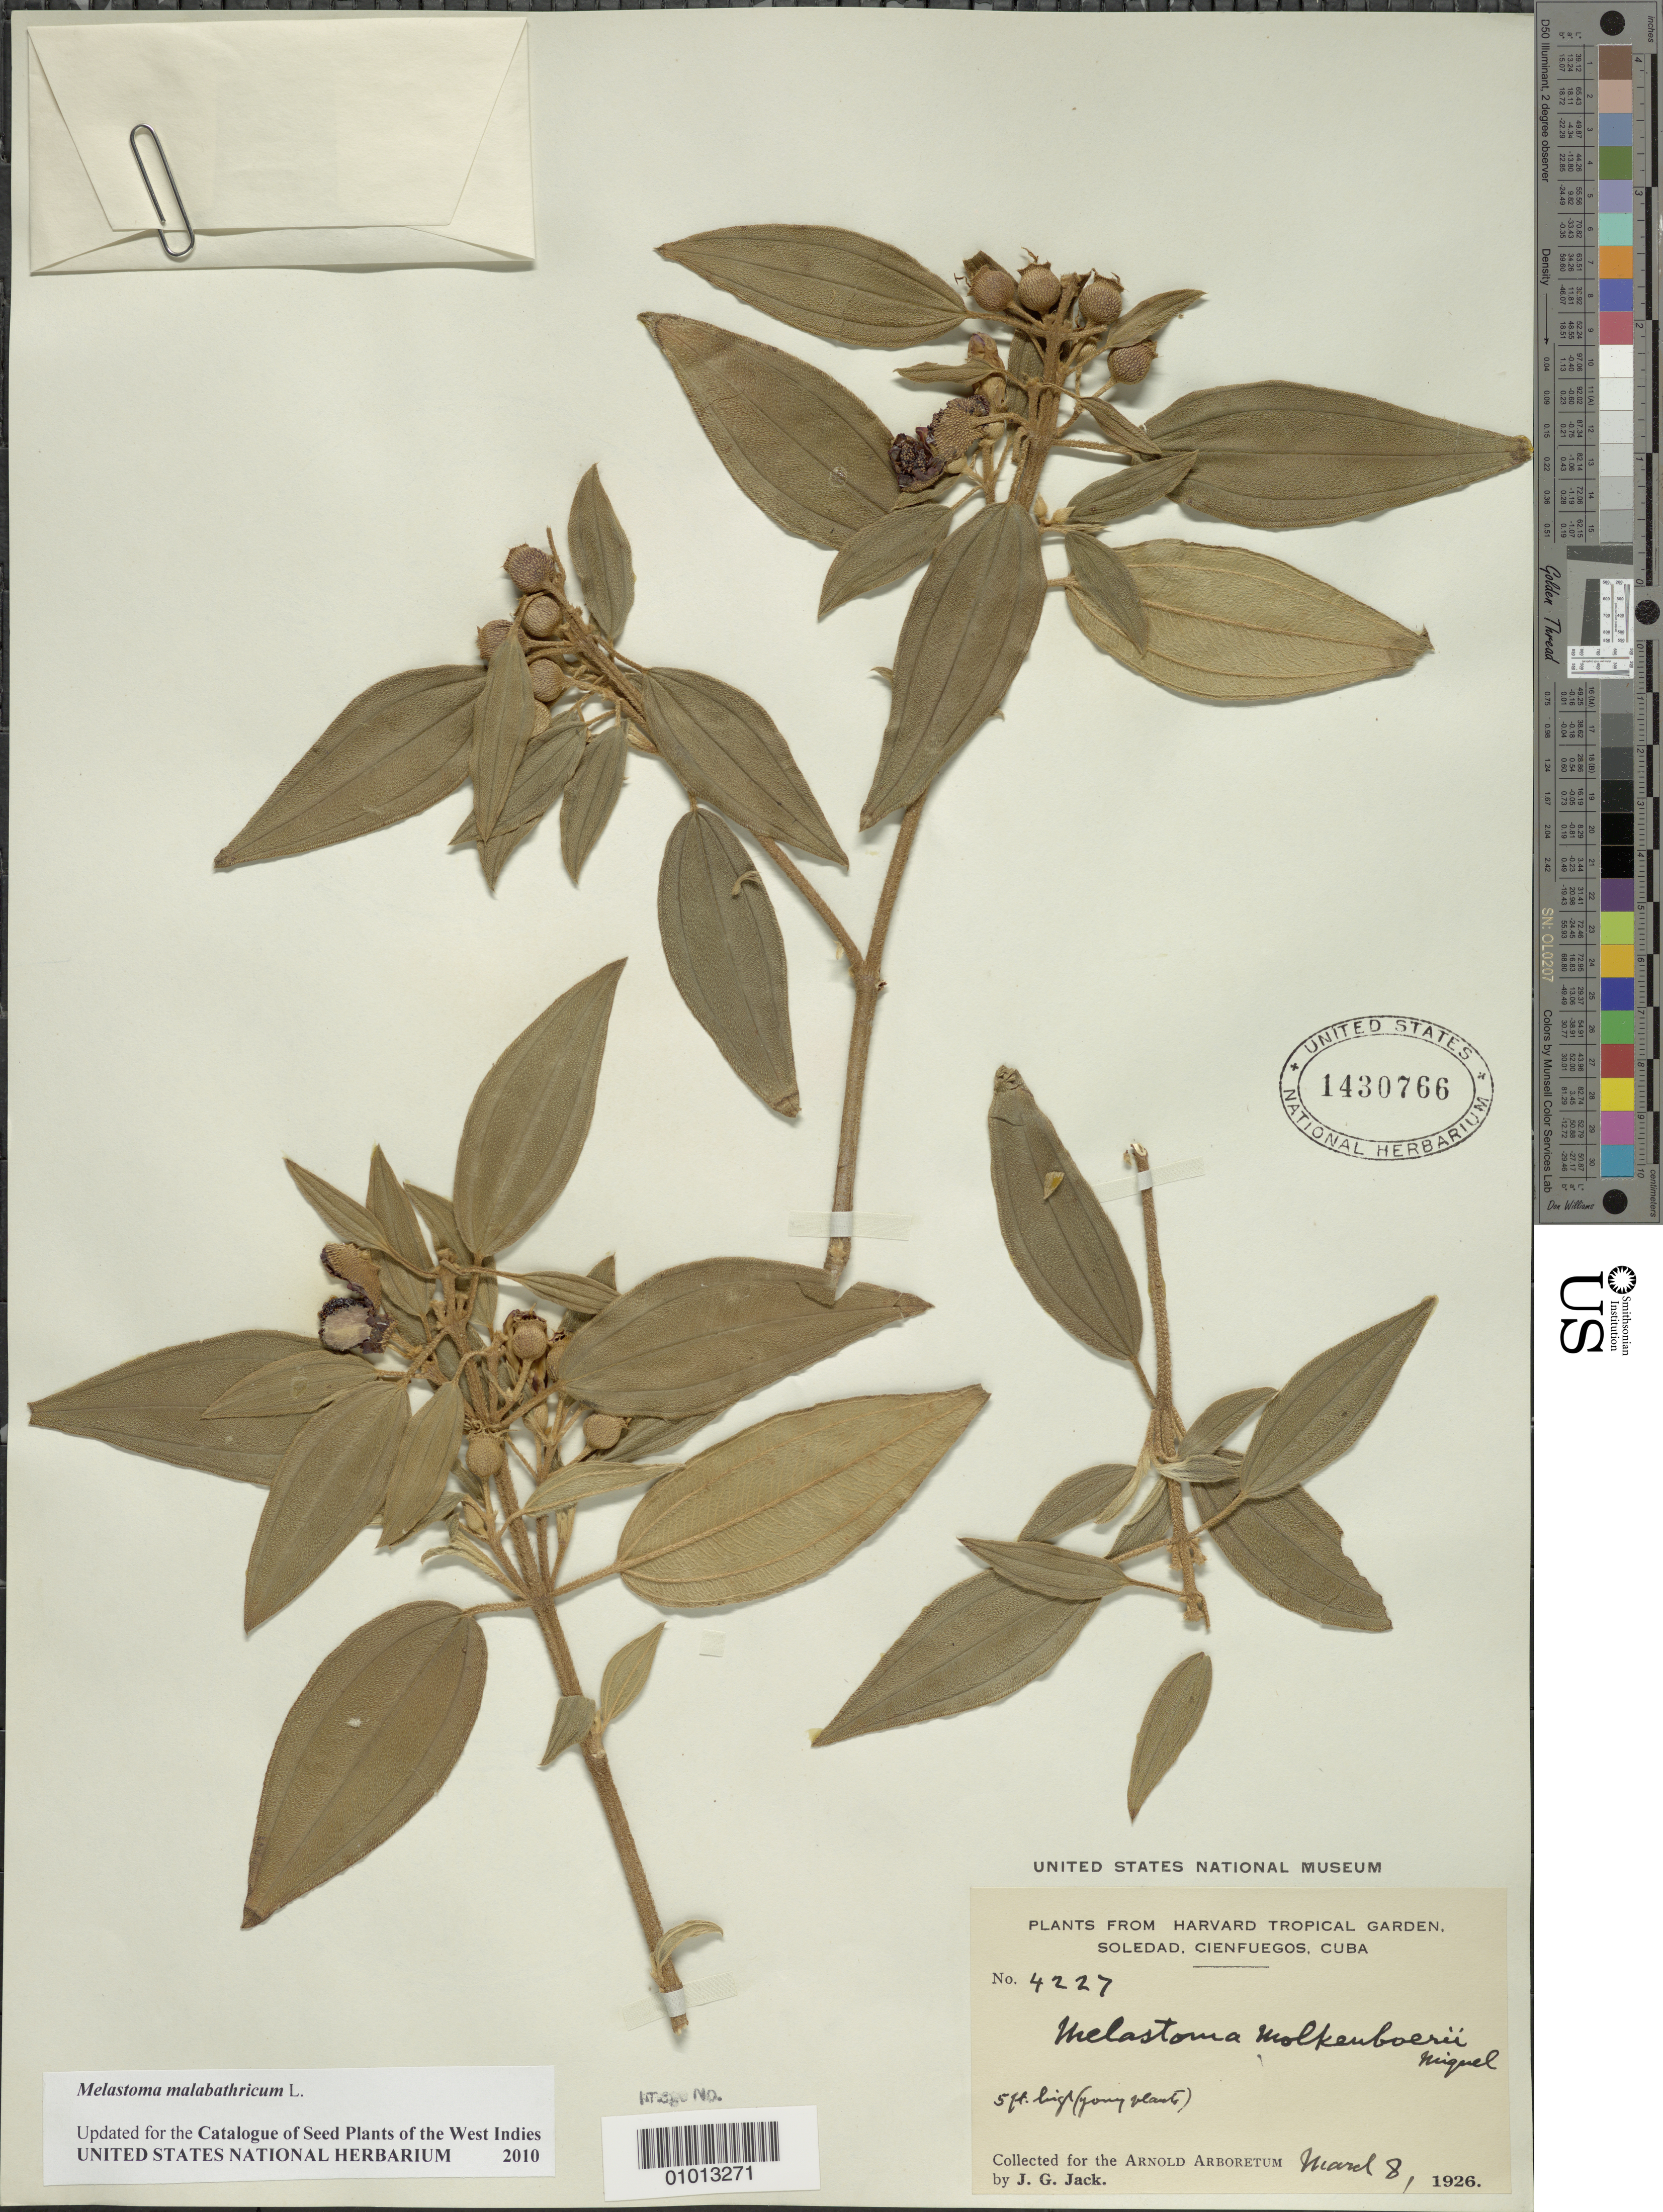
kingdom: Plantae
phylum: Tracheophyta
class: Magnoliopsida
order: Myrtales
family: Melastomataceae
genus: Melastoma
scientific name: Melastoma malabathricum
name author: L.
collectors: J. G. Jack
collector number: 4227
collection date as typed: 08 Mar 1926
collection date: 1926-03-08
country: Cuba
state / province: Cienfuegos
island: Cuba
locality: Soledad, Cienfuegos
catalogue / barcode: US 1430766